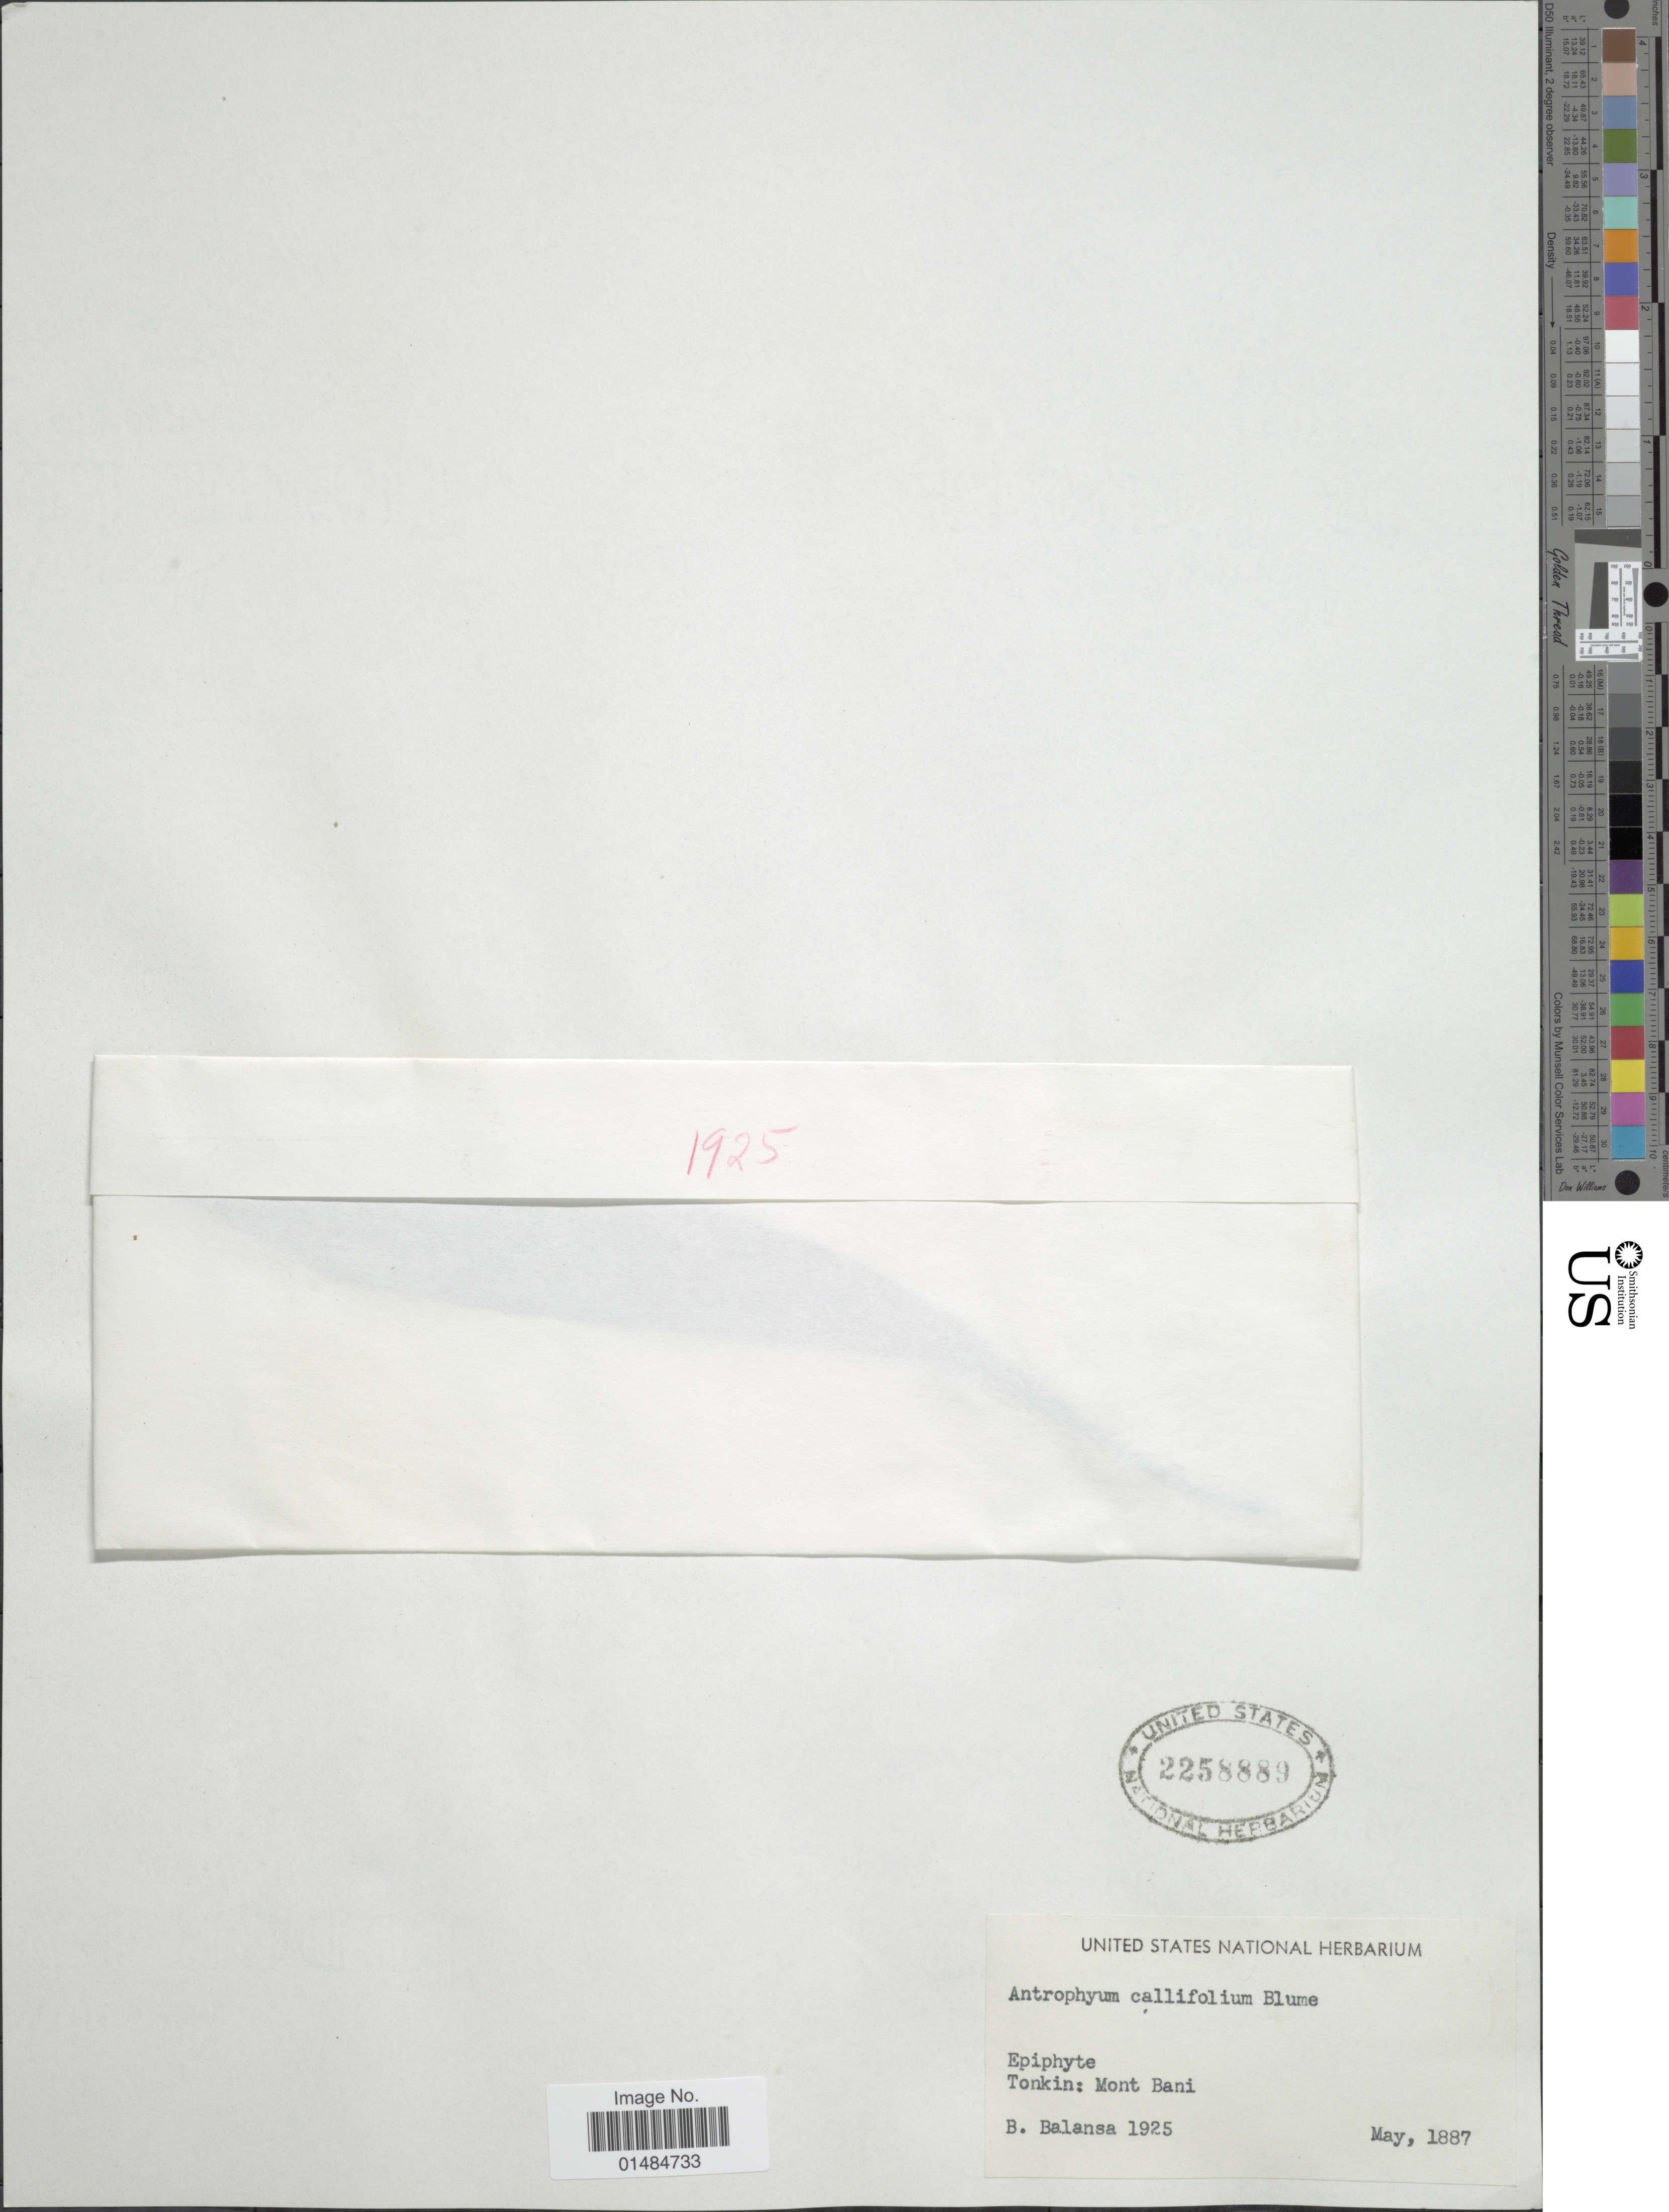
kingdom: Plantae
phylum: Tracheophyta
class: Polypodiopsida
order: Polypodiales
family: Pteridaceae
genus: Antrophyum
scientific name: Antrophyum callifolium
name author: Blume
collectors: B. Balansa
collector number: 1925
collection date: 1887-05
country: Vietnam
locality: Tonkin: Mont Bavi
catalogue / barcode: US 2258889